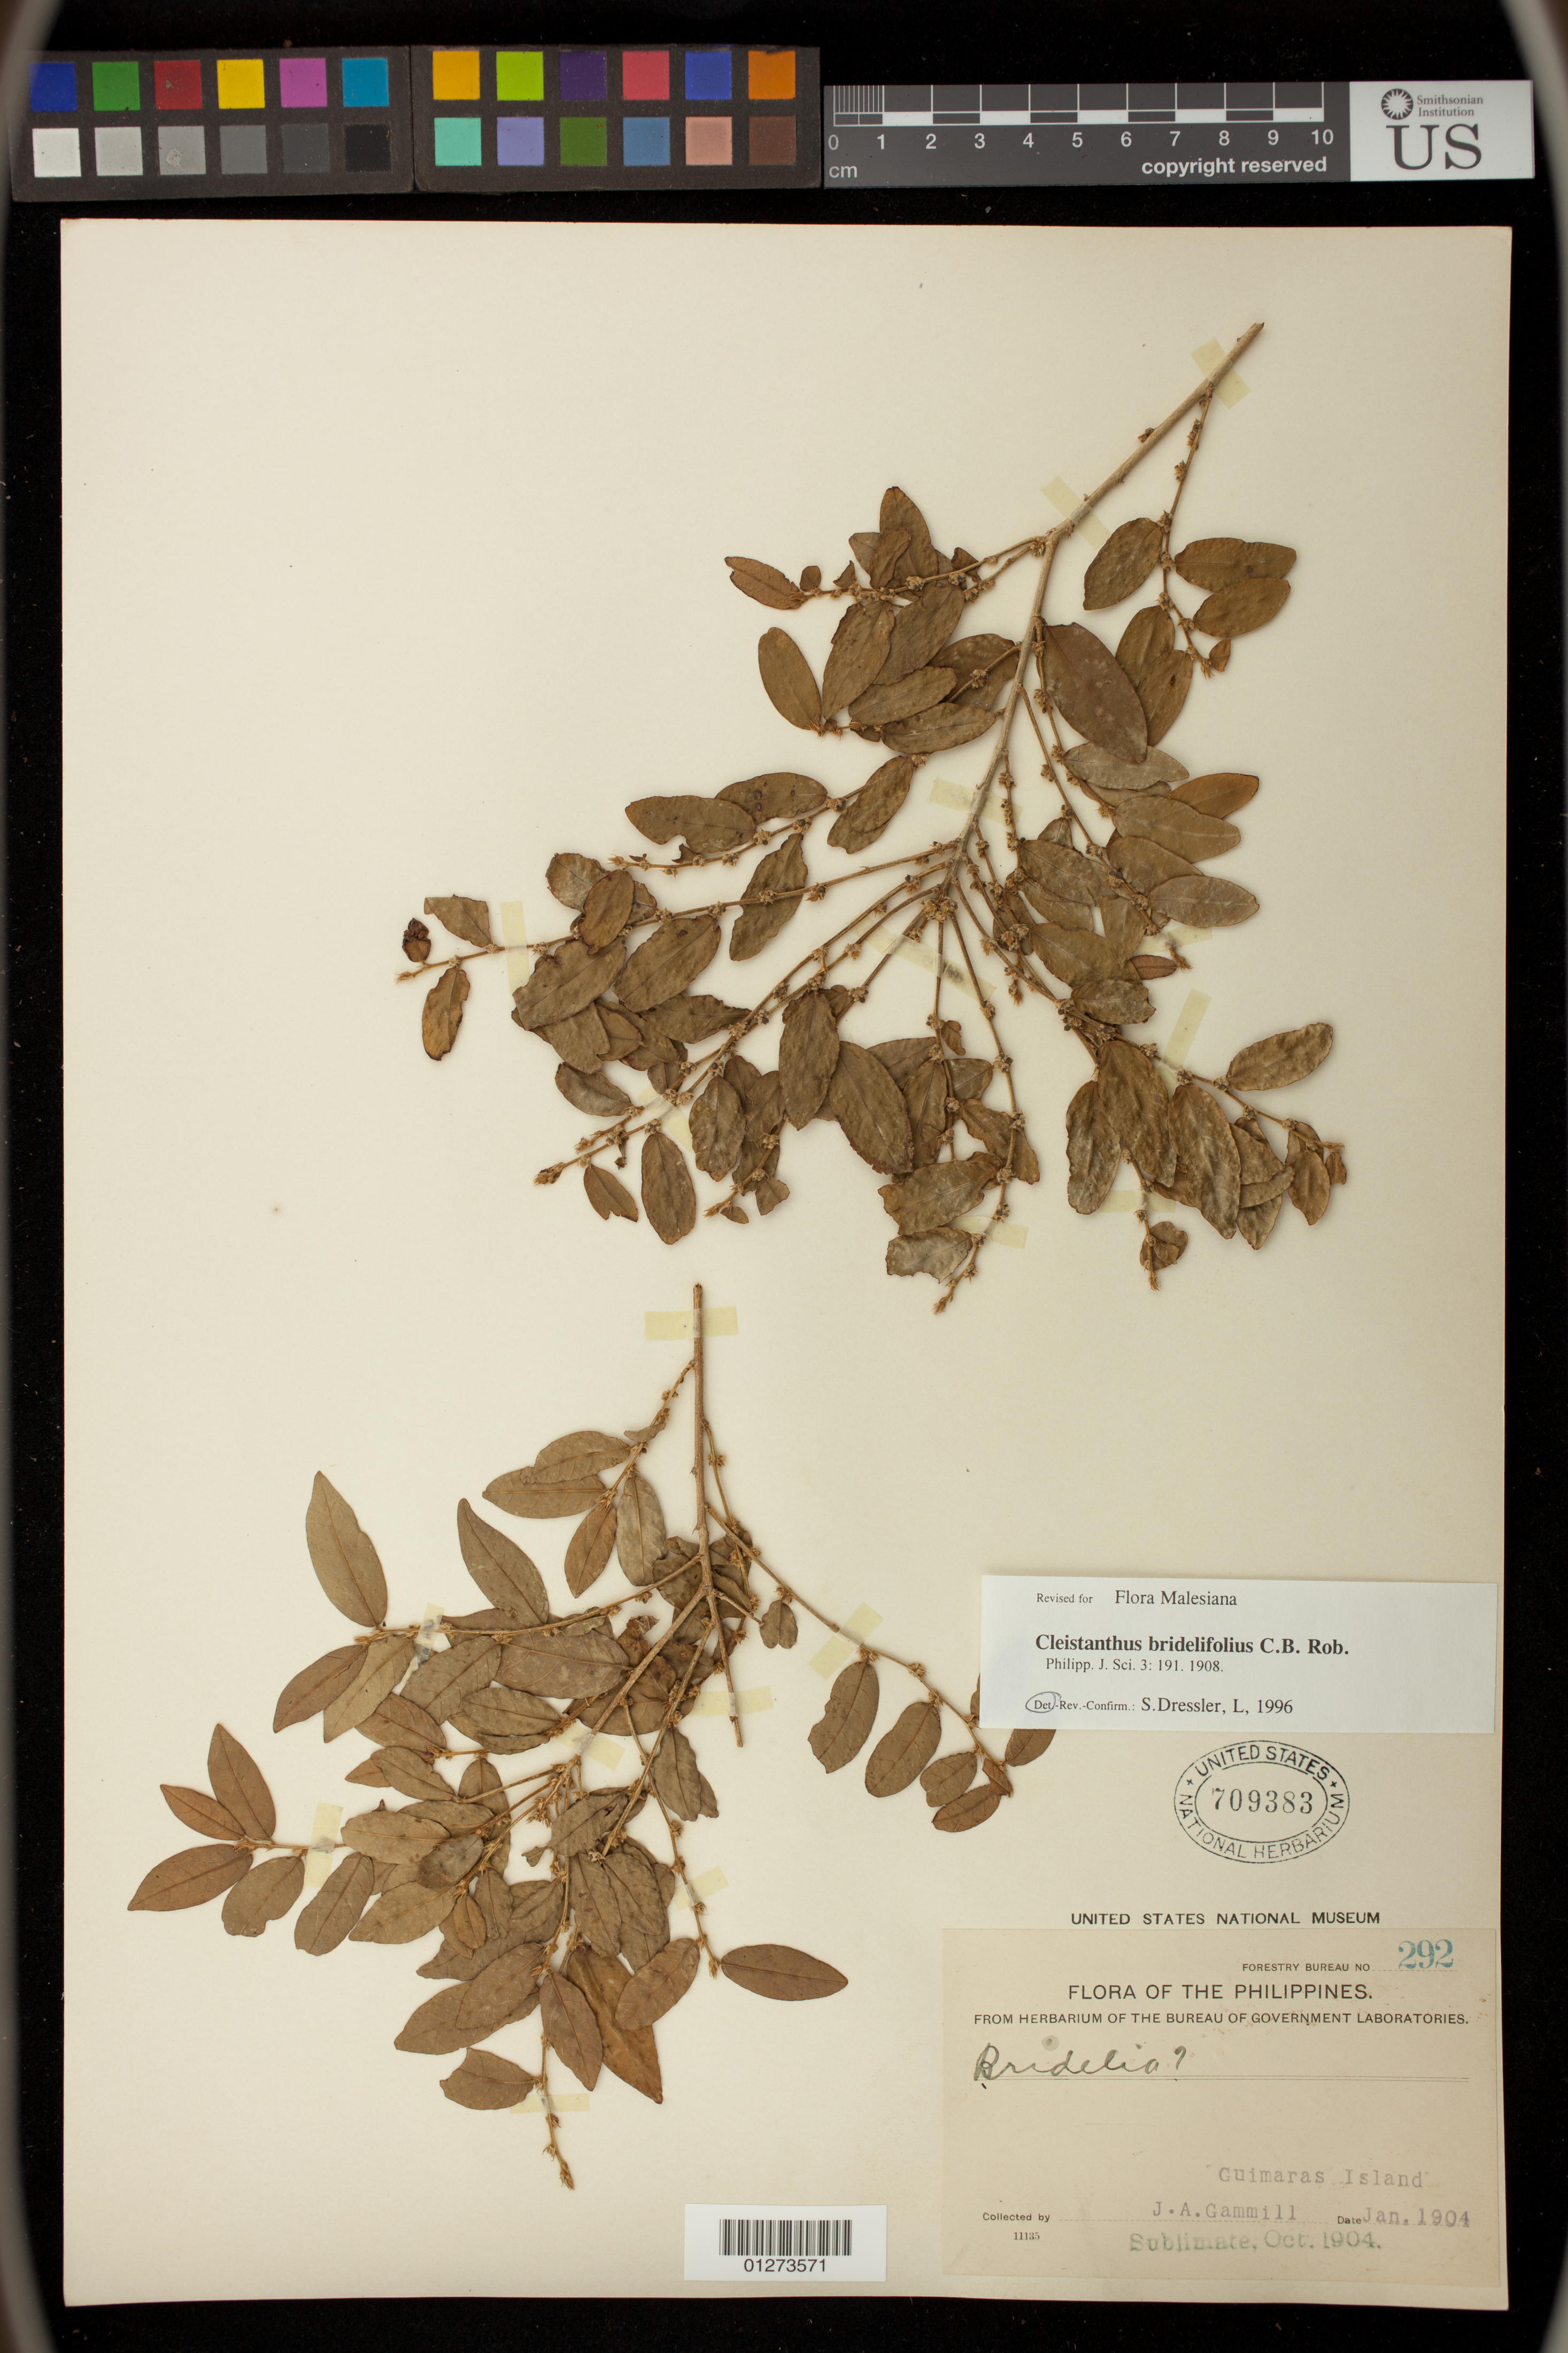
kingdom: Plantae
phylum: Tracheophyta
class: Magnoliopsida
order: Malpighiales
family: Phyllanthaceae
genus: Cleistanthus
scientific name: Cleistanthus brideliifolius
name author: C.B. Rob.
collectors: J. Gammill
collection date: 1904-01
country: Philippines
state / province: Western Visayas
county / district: Guimaras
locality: Guimaras Island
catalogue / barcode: US 709383